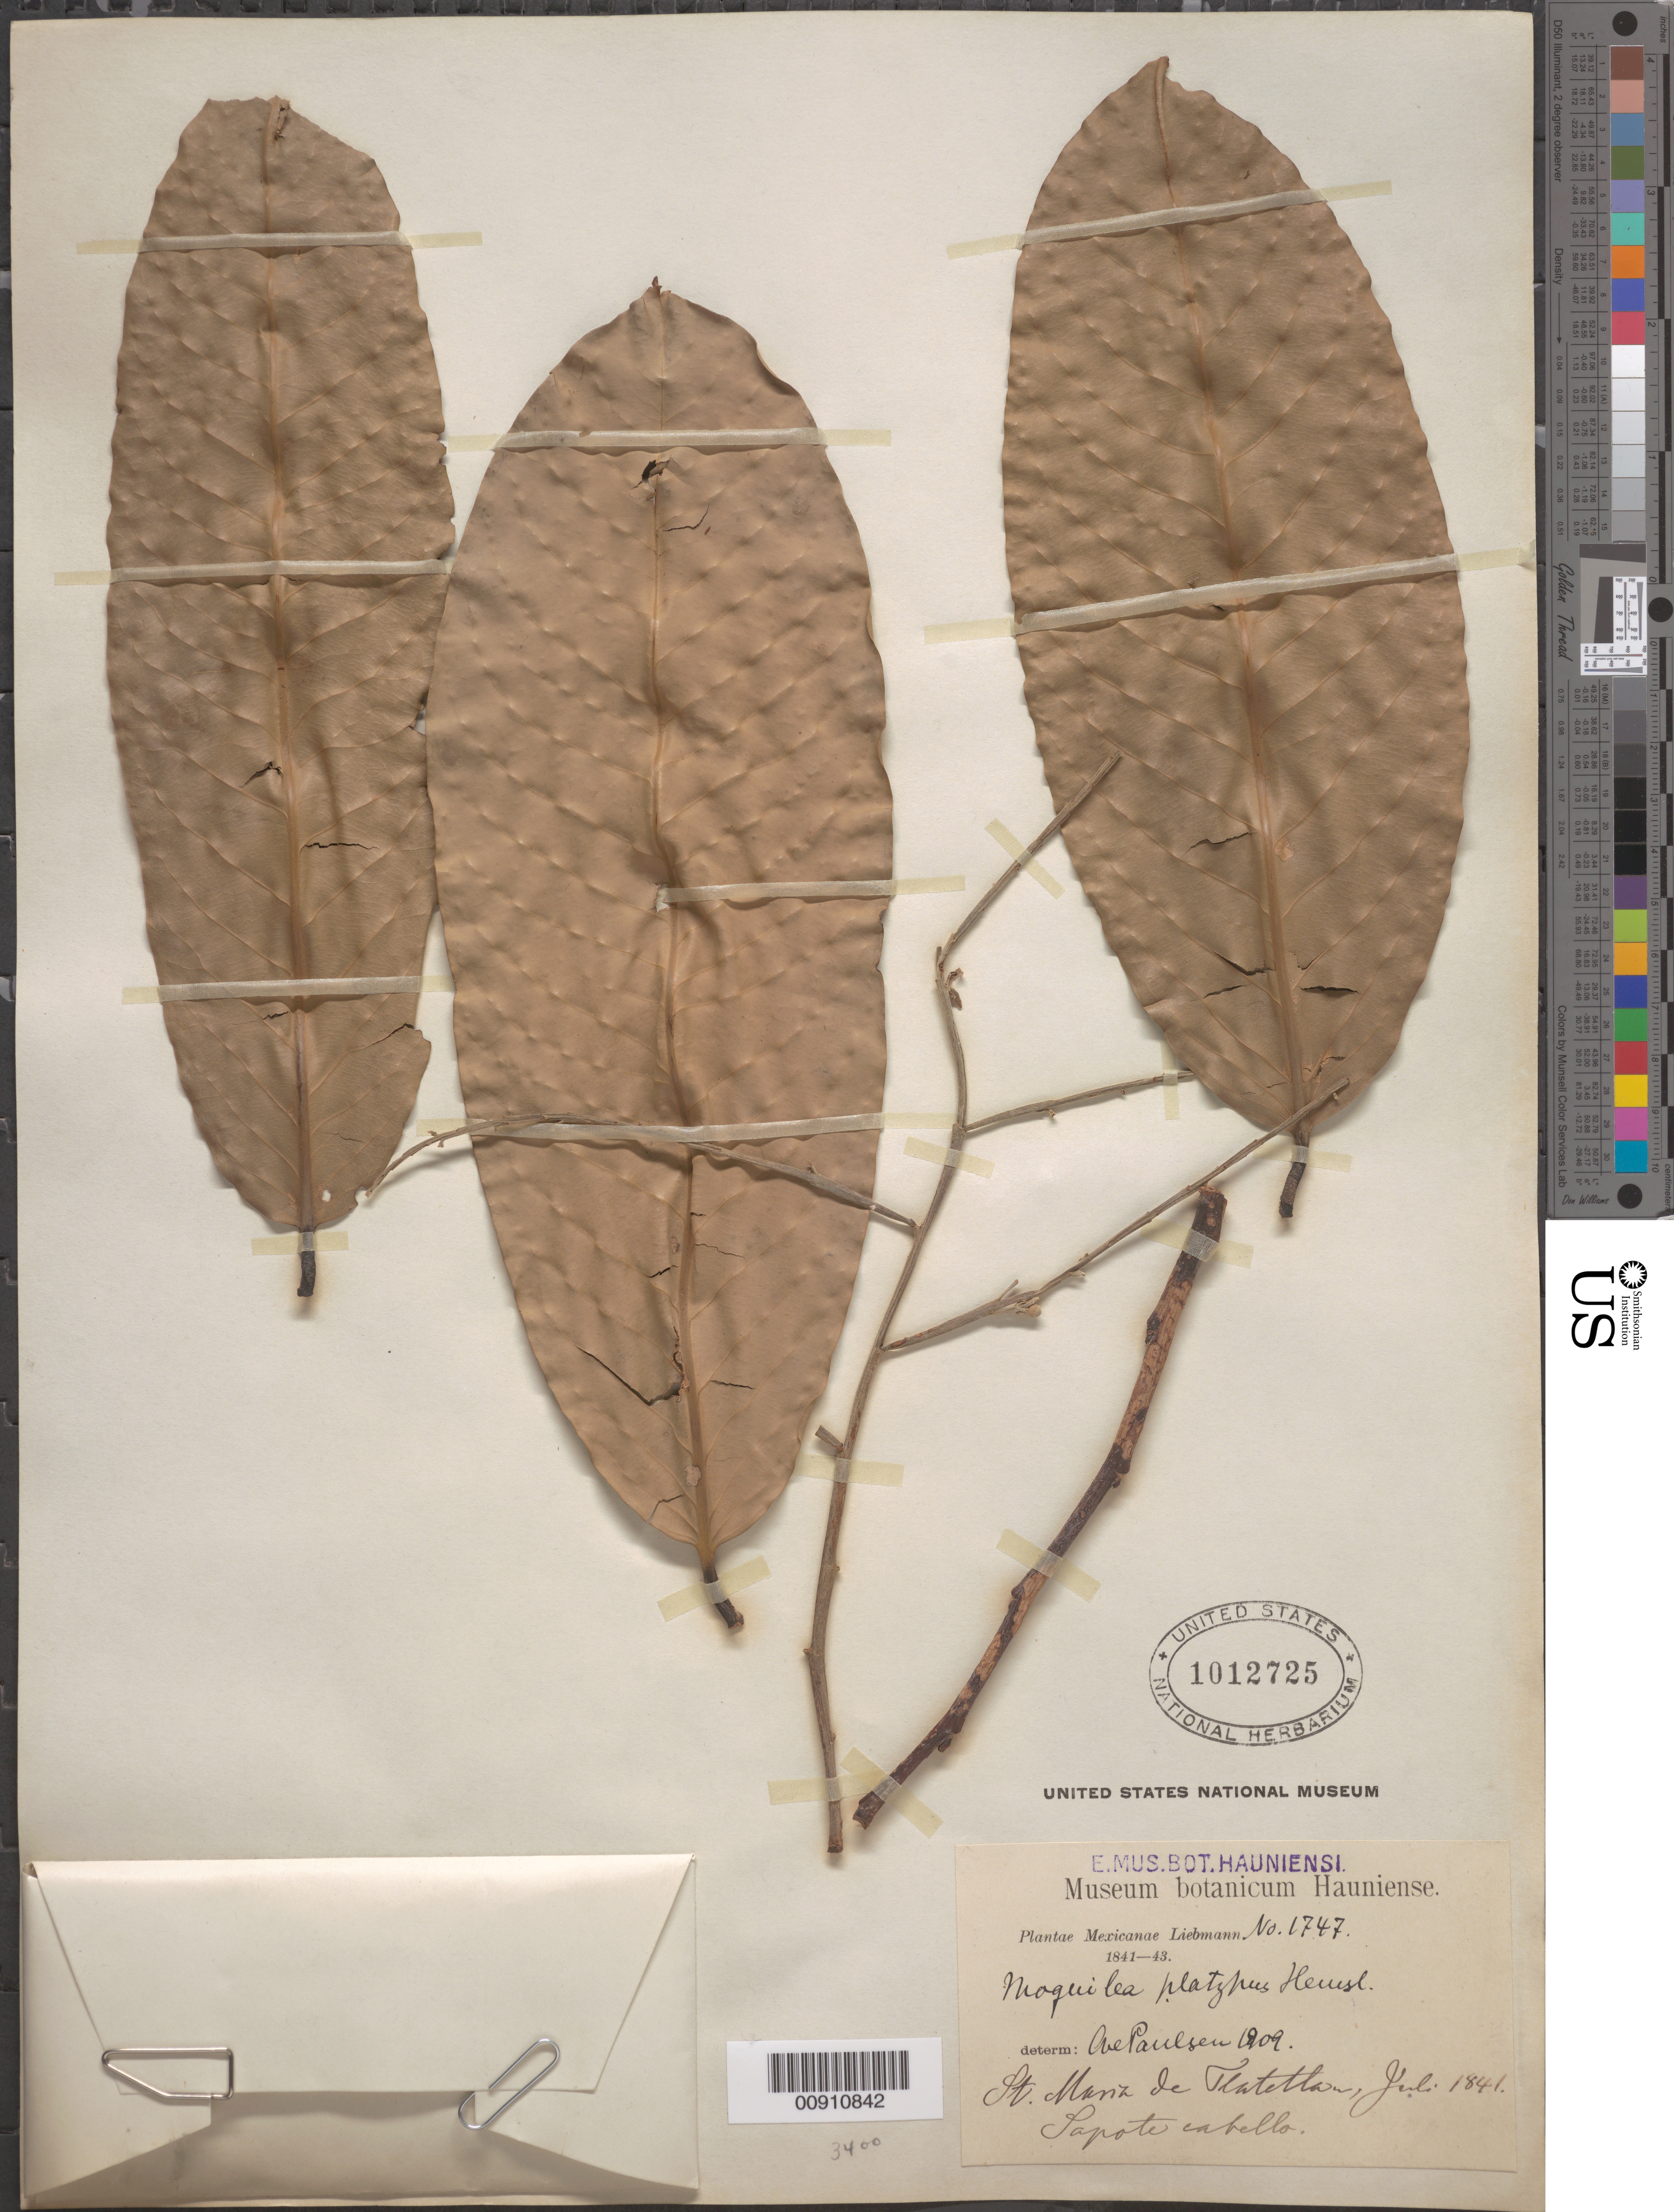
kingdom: Plantae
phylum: Tracheophyta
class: Magnoliopsida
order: Malpighiales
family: Chrysobalanaceae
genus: Moquilea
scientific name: Moquilea platypus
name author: Hemsl.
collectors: F. M. Liebmann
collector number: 1747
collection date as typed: Jul 1841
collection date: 1841-07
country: Mexico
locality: Sta. Maria de Tlatitlan.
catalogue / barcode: US 1012725